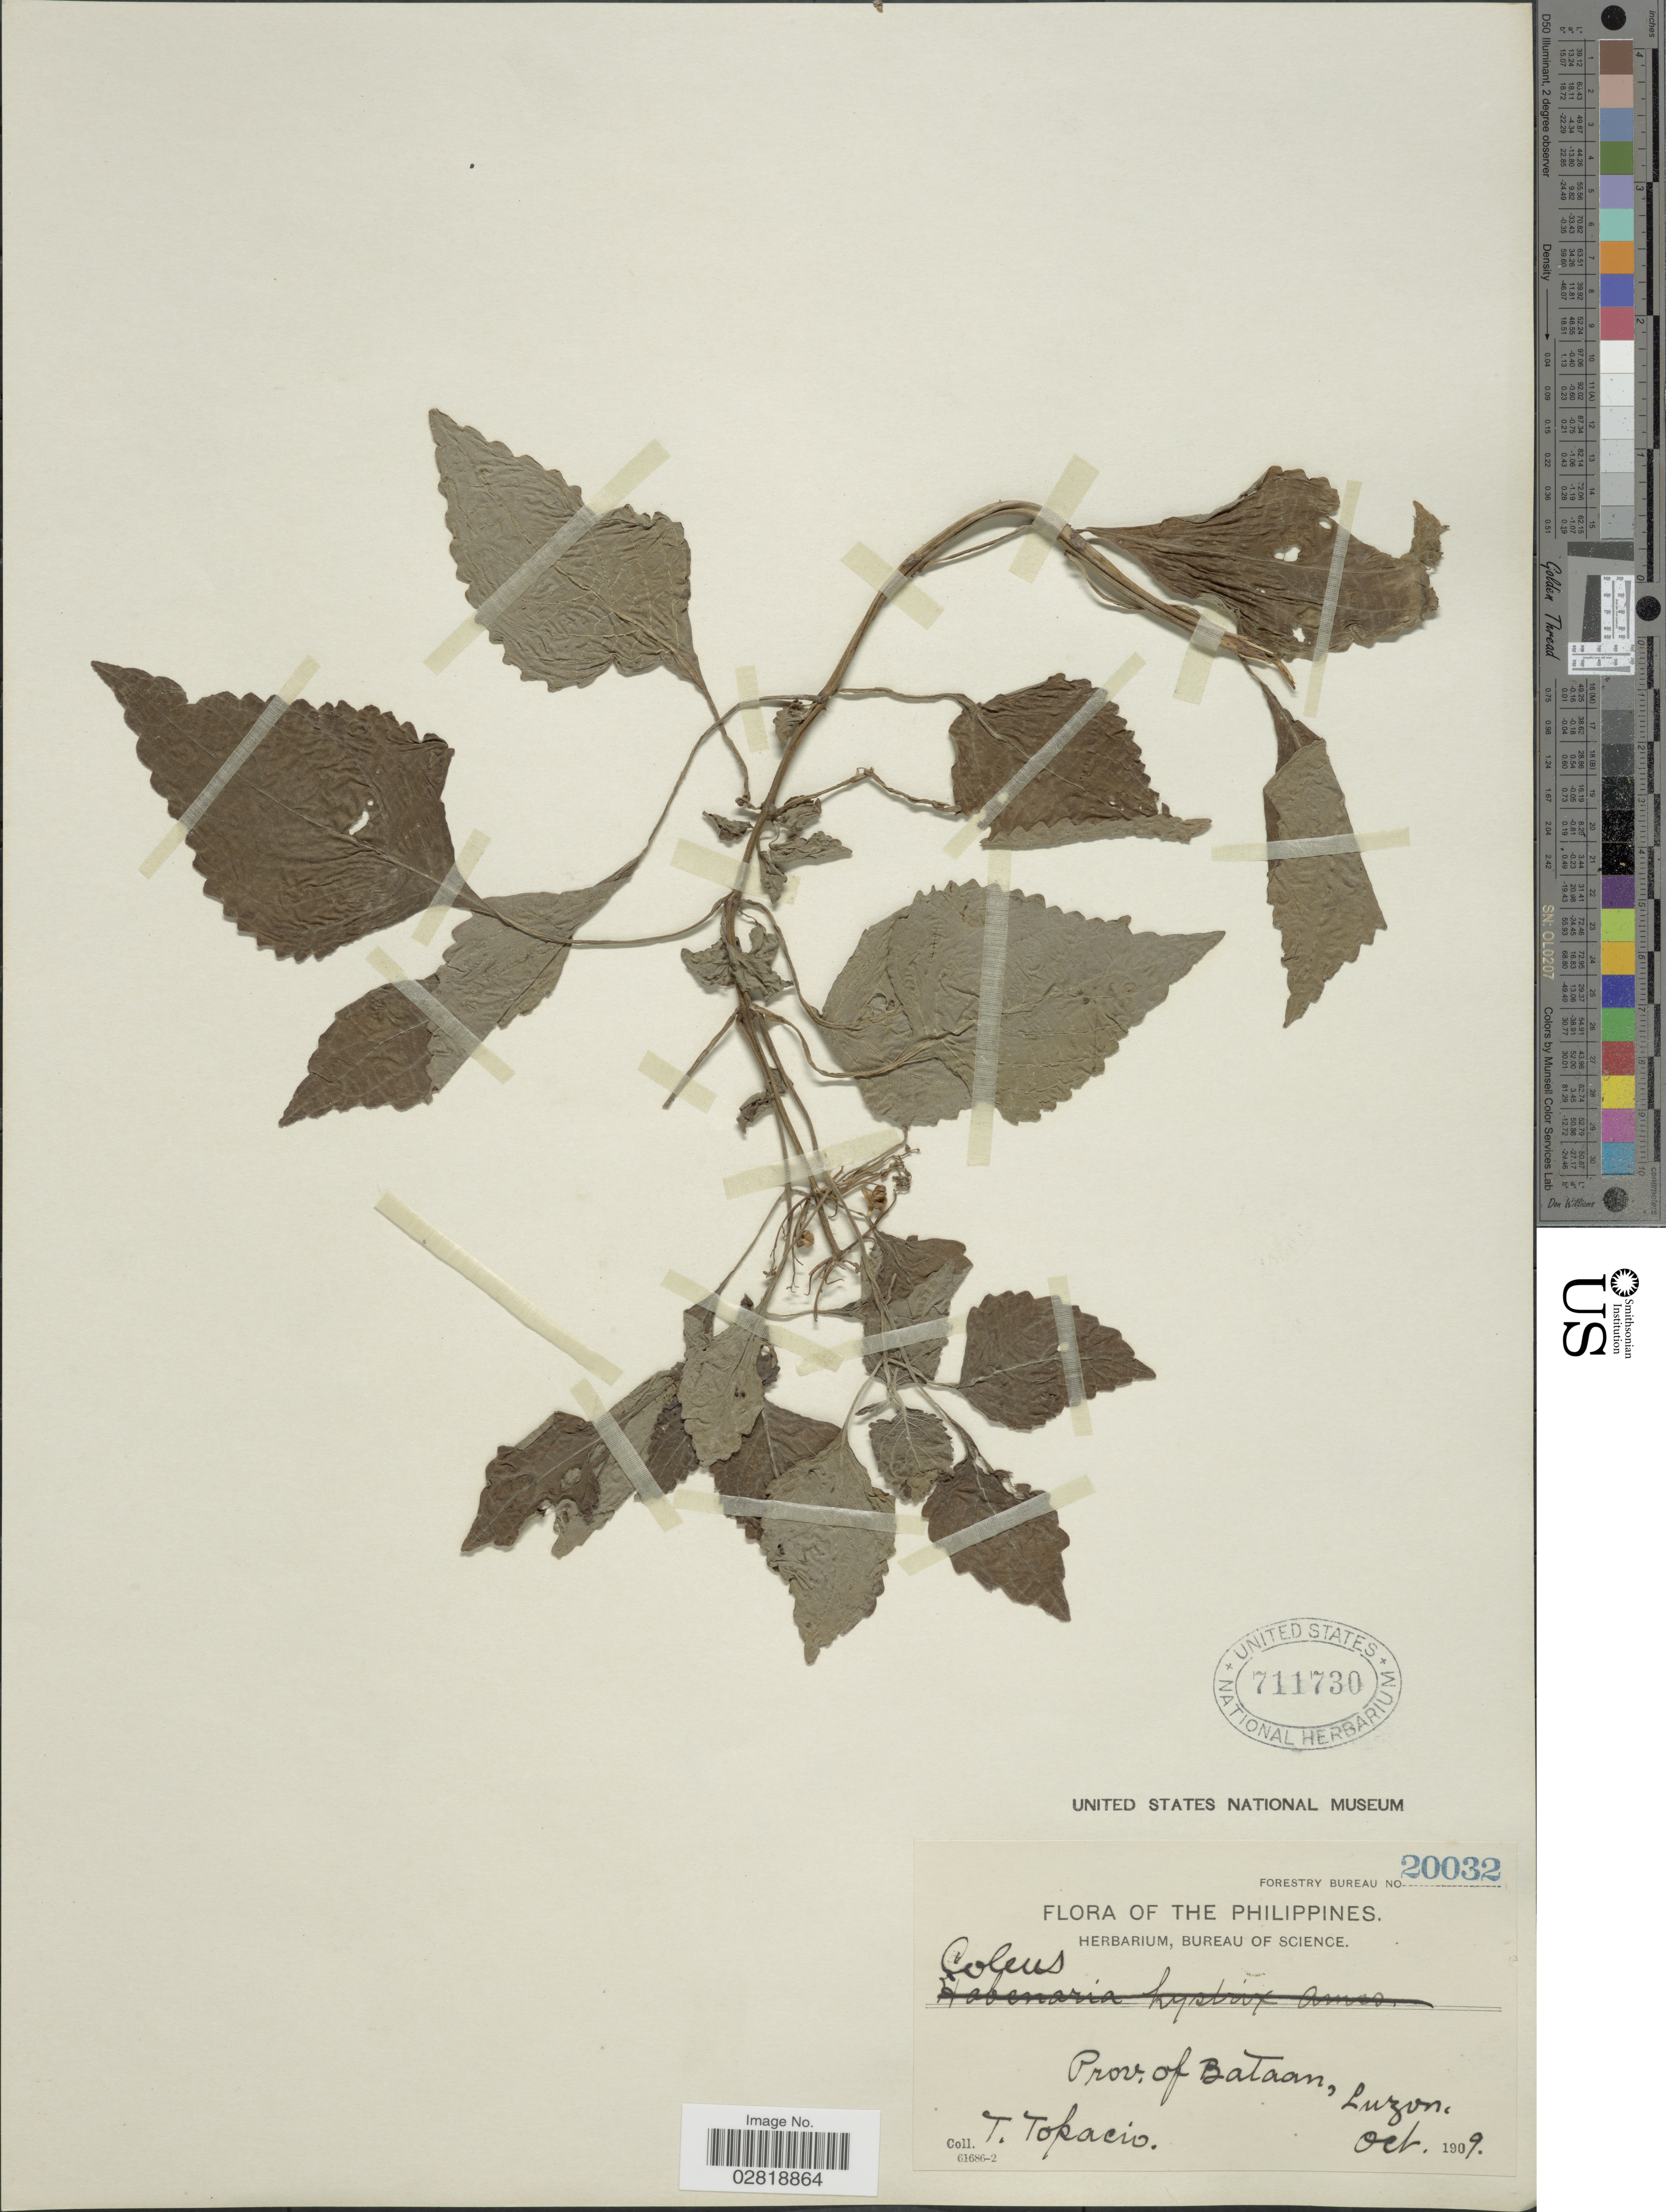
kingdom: Plantae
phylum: Tracheophyta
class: Magnoliopsida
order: Lamiales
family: Lamiaceae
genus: Plectranthus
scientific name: Plectranthus sp.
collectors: T. Topacio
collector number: Forestry Bureau 20032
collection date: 1909-10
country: Philippines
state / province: Cagayan Valley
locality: Prov. of Bataan, Luzon.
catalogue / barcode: US 711730